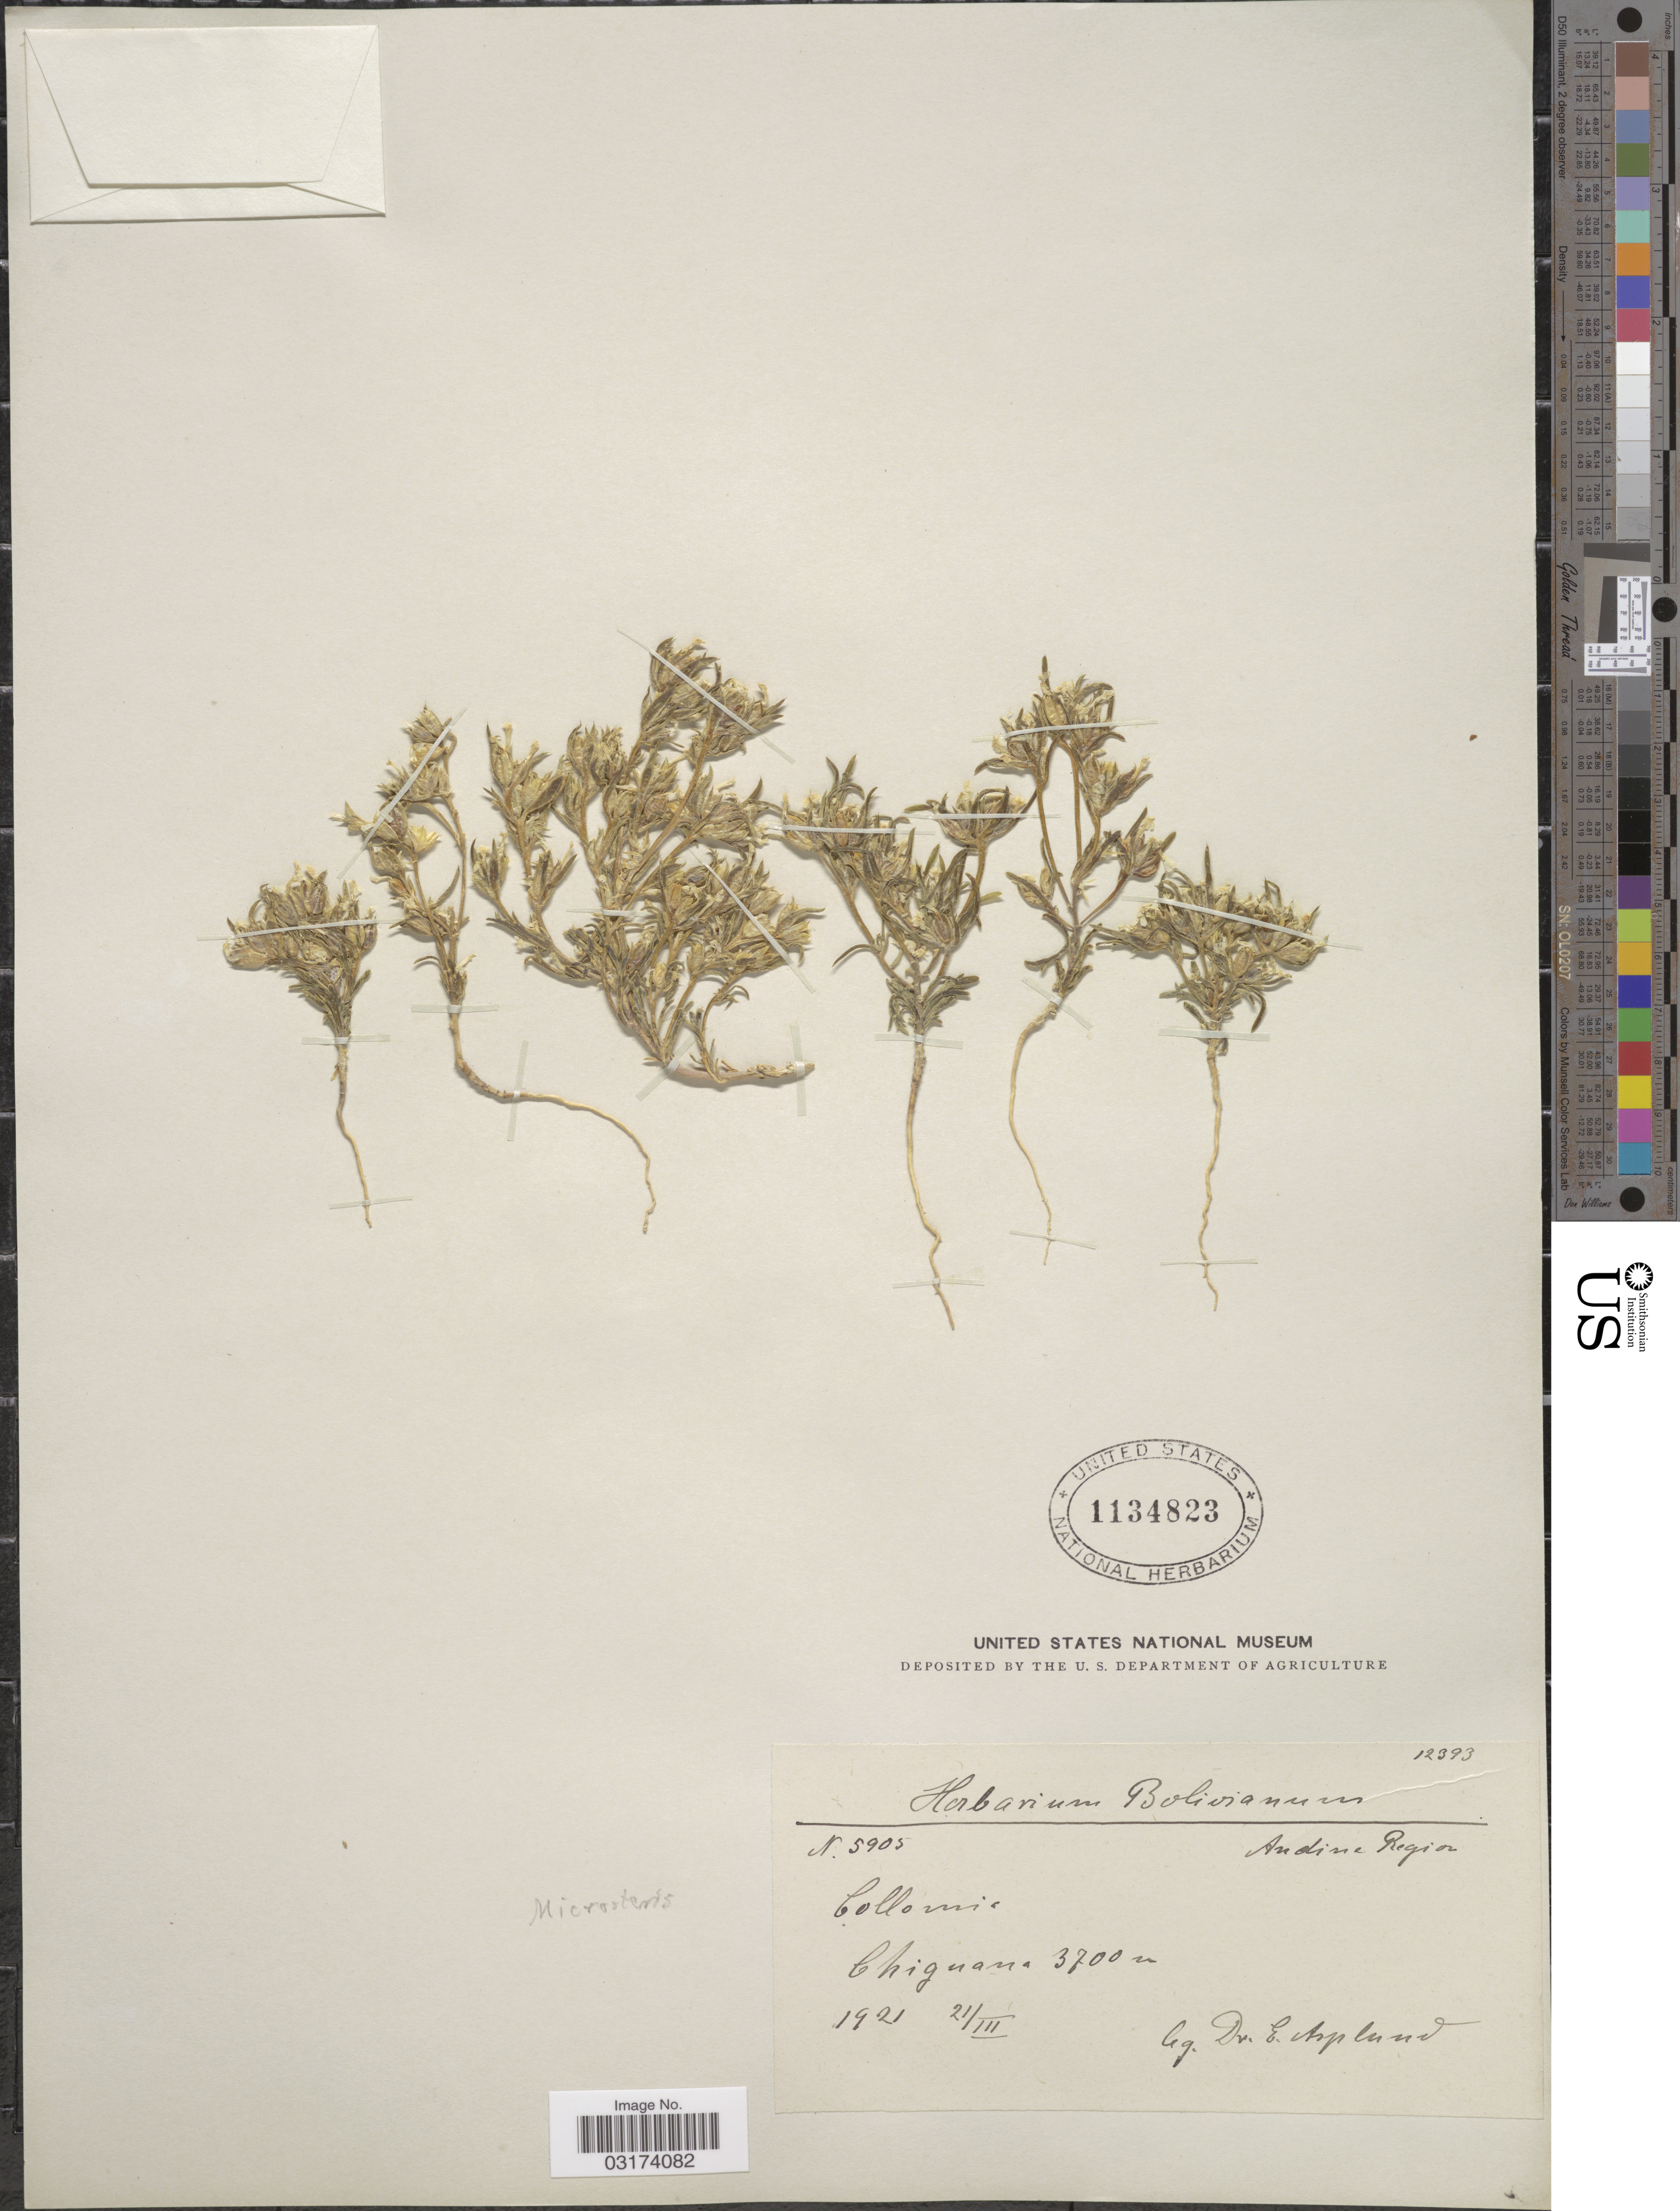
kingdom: Plantae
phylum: Tracheophyta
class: Magnoliopsida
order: Ericales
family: Polemoniaceae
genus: Microsteris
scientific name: Microsteris gracilis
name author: (Hook.) Greene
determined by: (US) Smithsonian Institution - National Museum of Natural History - Department of Botany (UNITED STATES)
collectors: E. Asplund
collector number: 5905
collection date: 1921-03-21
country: Bolivia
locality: Andine Region. Chiguana.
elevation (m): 3700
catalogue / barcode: US 1134823